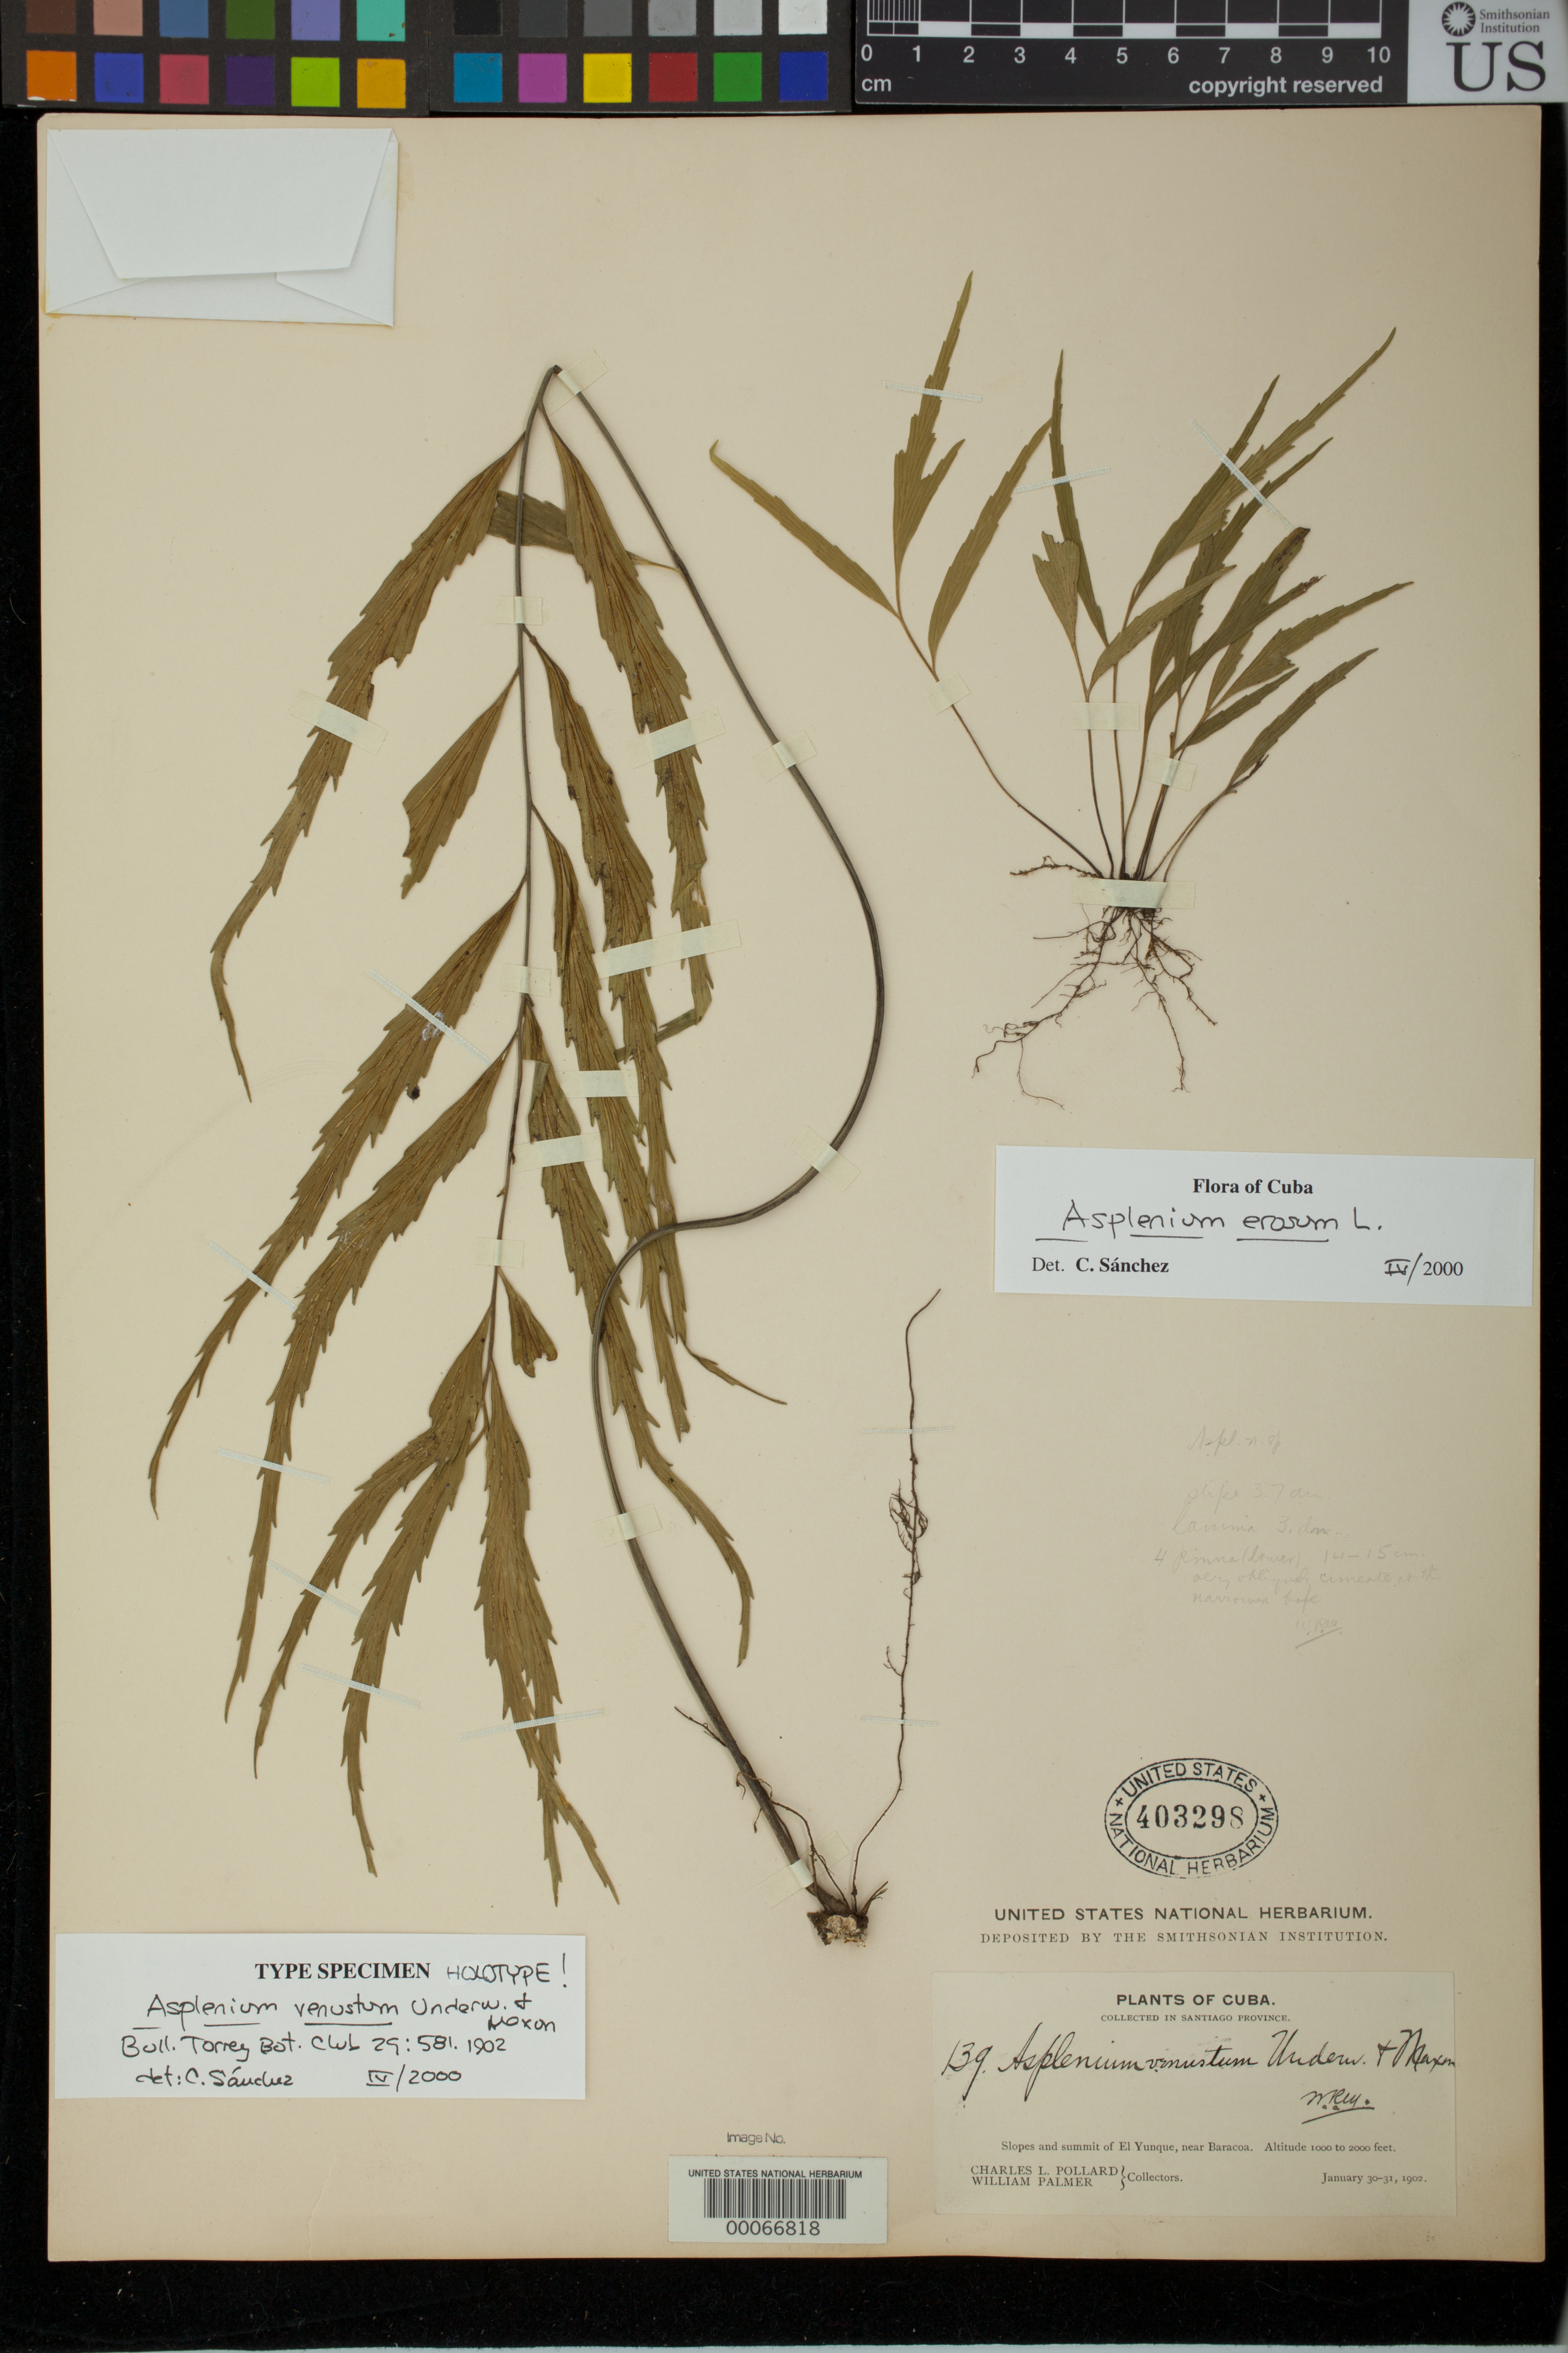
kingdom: Plantae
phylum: Tracheophyta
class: Polypodiopsida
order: Polypodiales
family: Aspleniaceae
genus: Asplenium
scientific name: Asplenium venustum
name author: Underw. & Maxon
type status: Holotype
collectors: C. L. Pollard & W. Palmer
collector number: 139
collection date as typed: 30 Jan 1902 to 31 Jan 1902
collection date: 1902-01-30/1902-01-31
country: Cuba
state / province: Santiago de Cuba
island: Greater Antilles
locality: Slopes & summit of El Yunque, near Baracoa.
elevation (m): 305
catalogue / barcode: US 403298